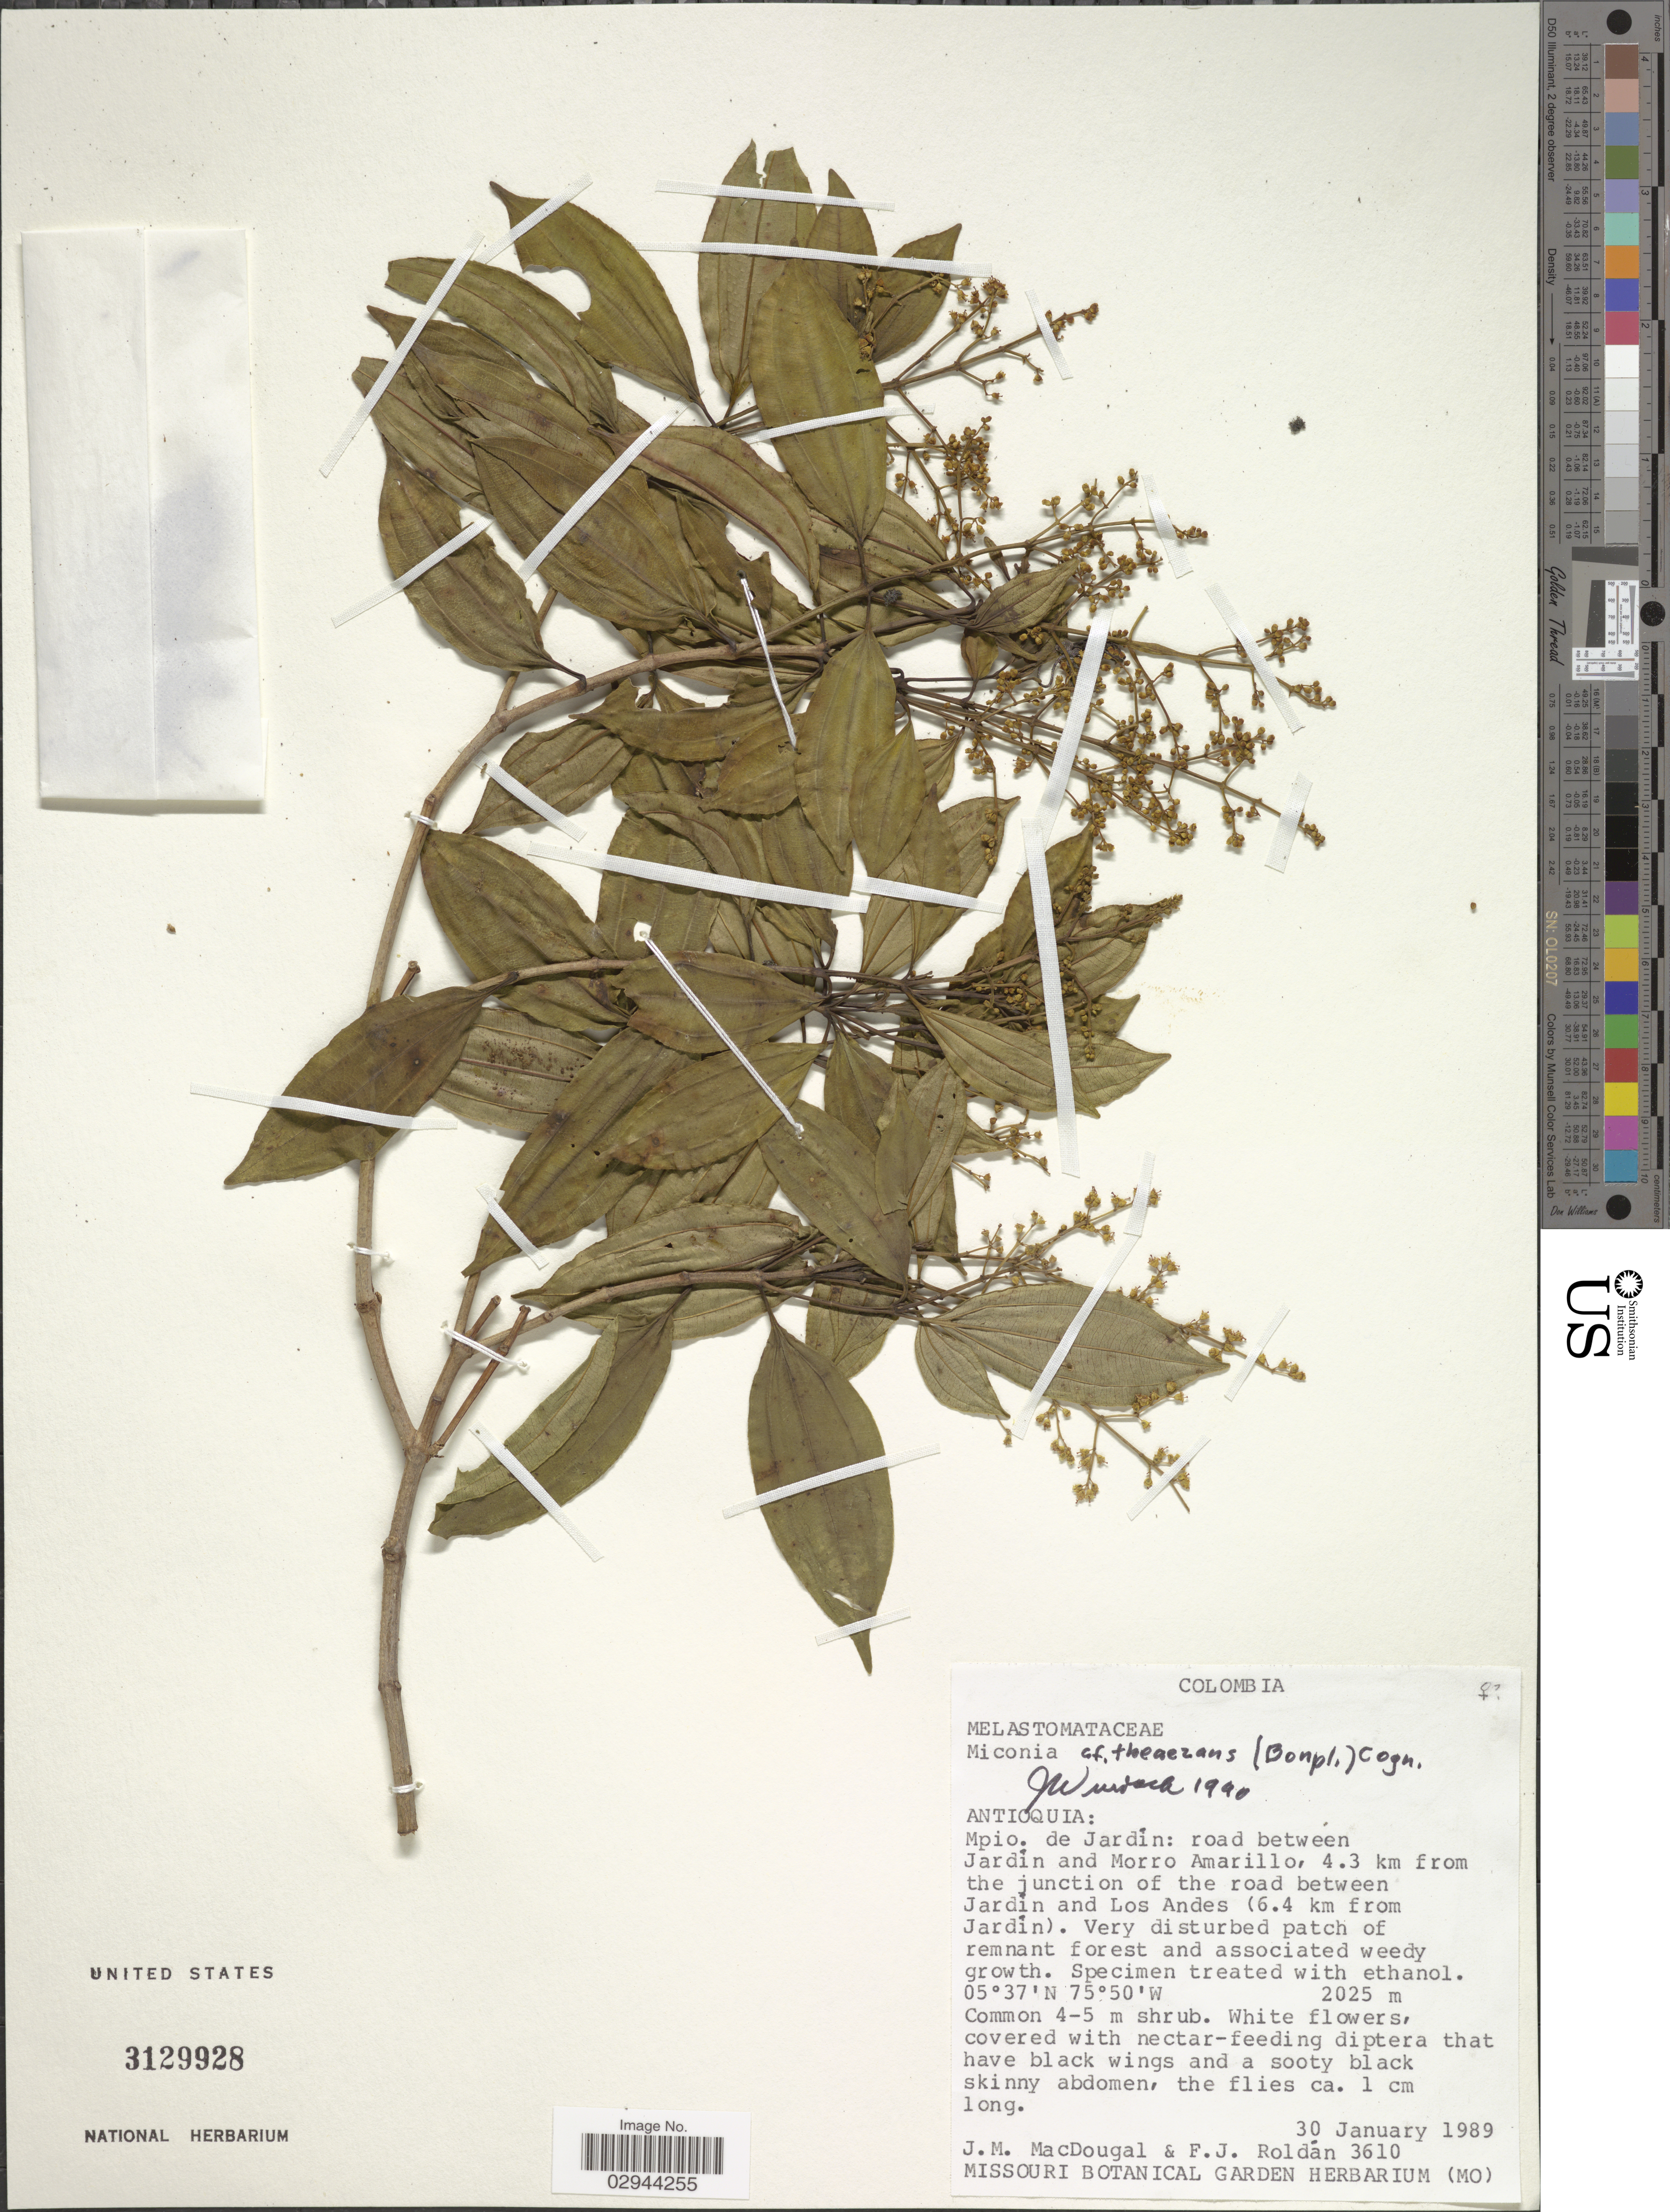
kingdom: Plantae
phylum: Tracheophyta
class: Magnoliopsida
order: Myrtales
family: Melastomataceae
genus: Miconia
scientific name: Miconia theizans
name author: (Bonpl.) Cogn.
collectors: J. M. MacDougal & F. J. Roldán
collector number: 3610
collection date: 1989-01-30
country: Colombia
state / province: Antioquia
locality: Mpio. de Jardín, road between Jardín and Morro Amarillo, 4.3 km from the junction of the road between Jardín and Los Andes (6.4 km from Jardín).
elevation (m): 2025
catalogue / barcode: US 3129928